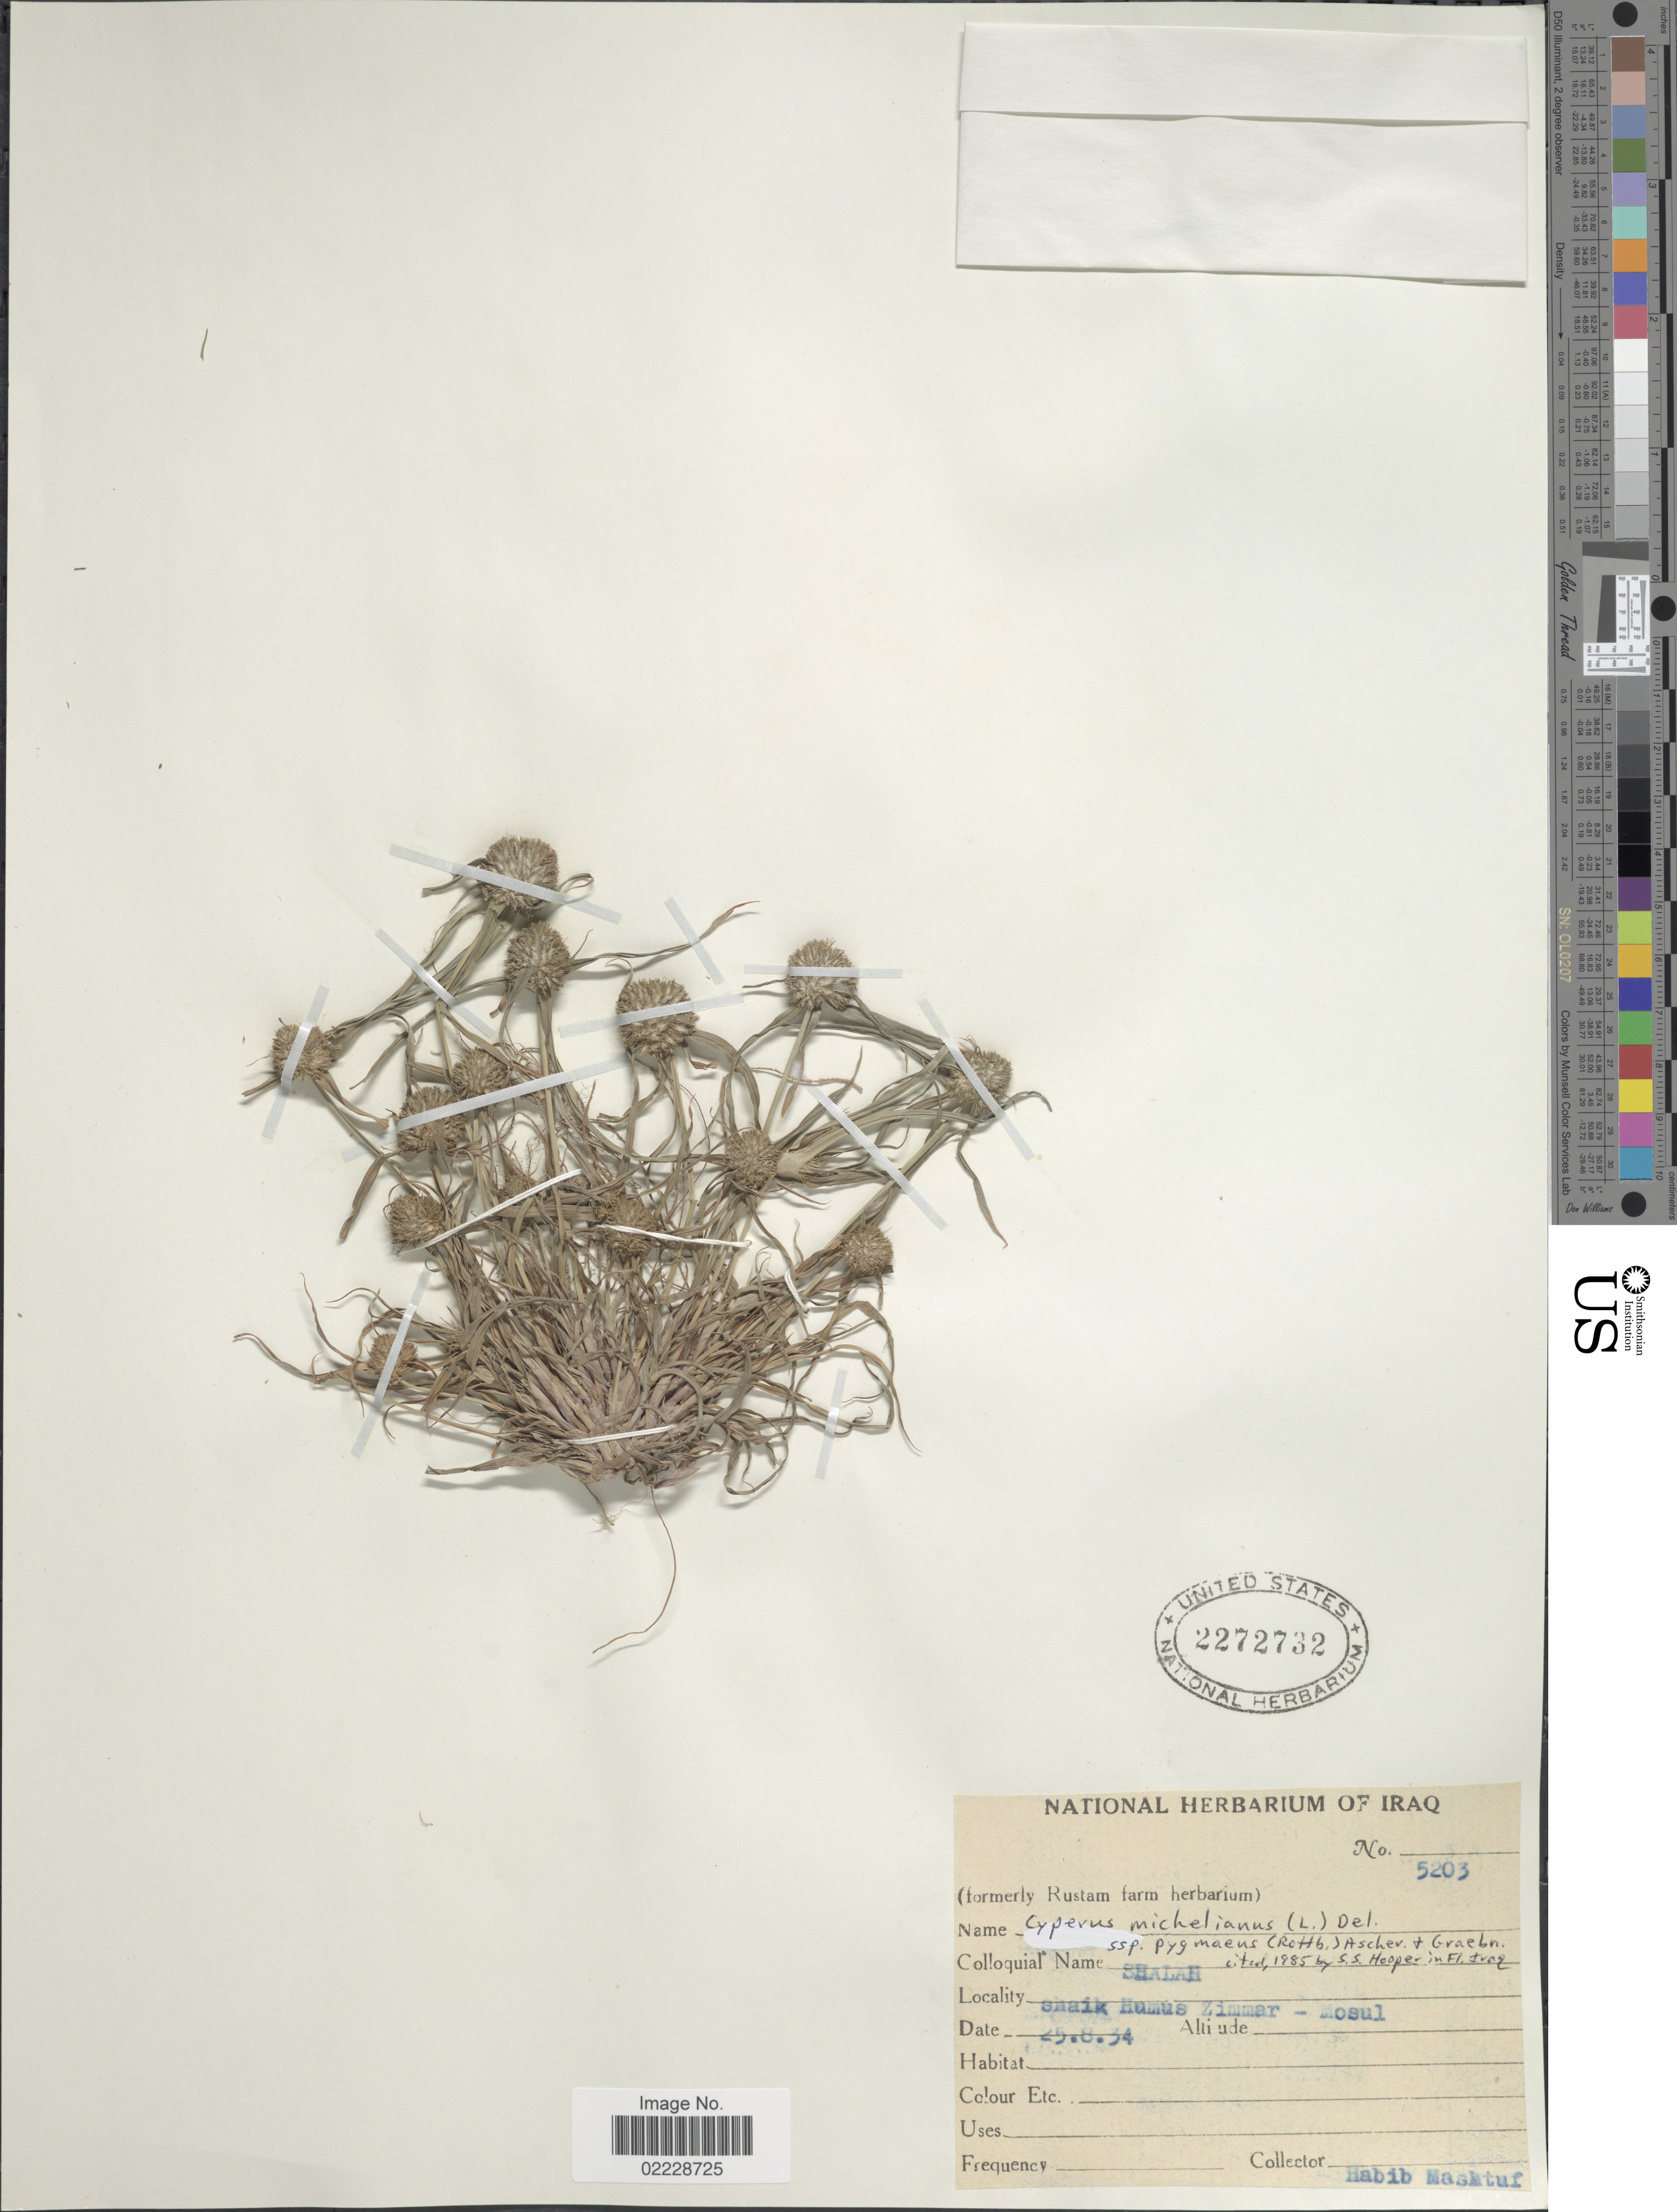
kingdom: Plantae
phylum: Tracheophyta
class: Liliopsida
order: Poales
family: Cyperaceae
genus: Cyperus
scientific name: Cyperus michelianus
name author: (L.) Delile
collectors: H. Mashtuf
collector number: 5203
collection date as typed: Transcribed d/m/y: 25/8/34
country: Iraq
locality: Shaik Humus Zimmar - Mosul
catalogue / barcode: US 2272732